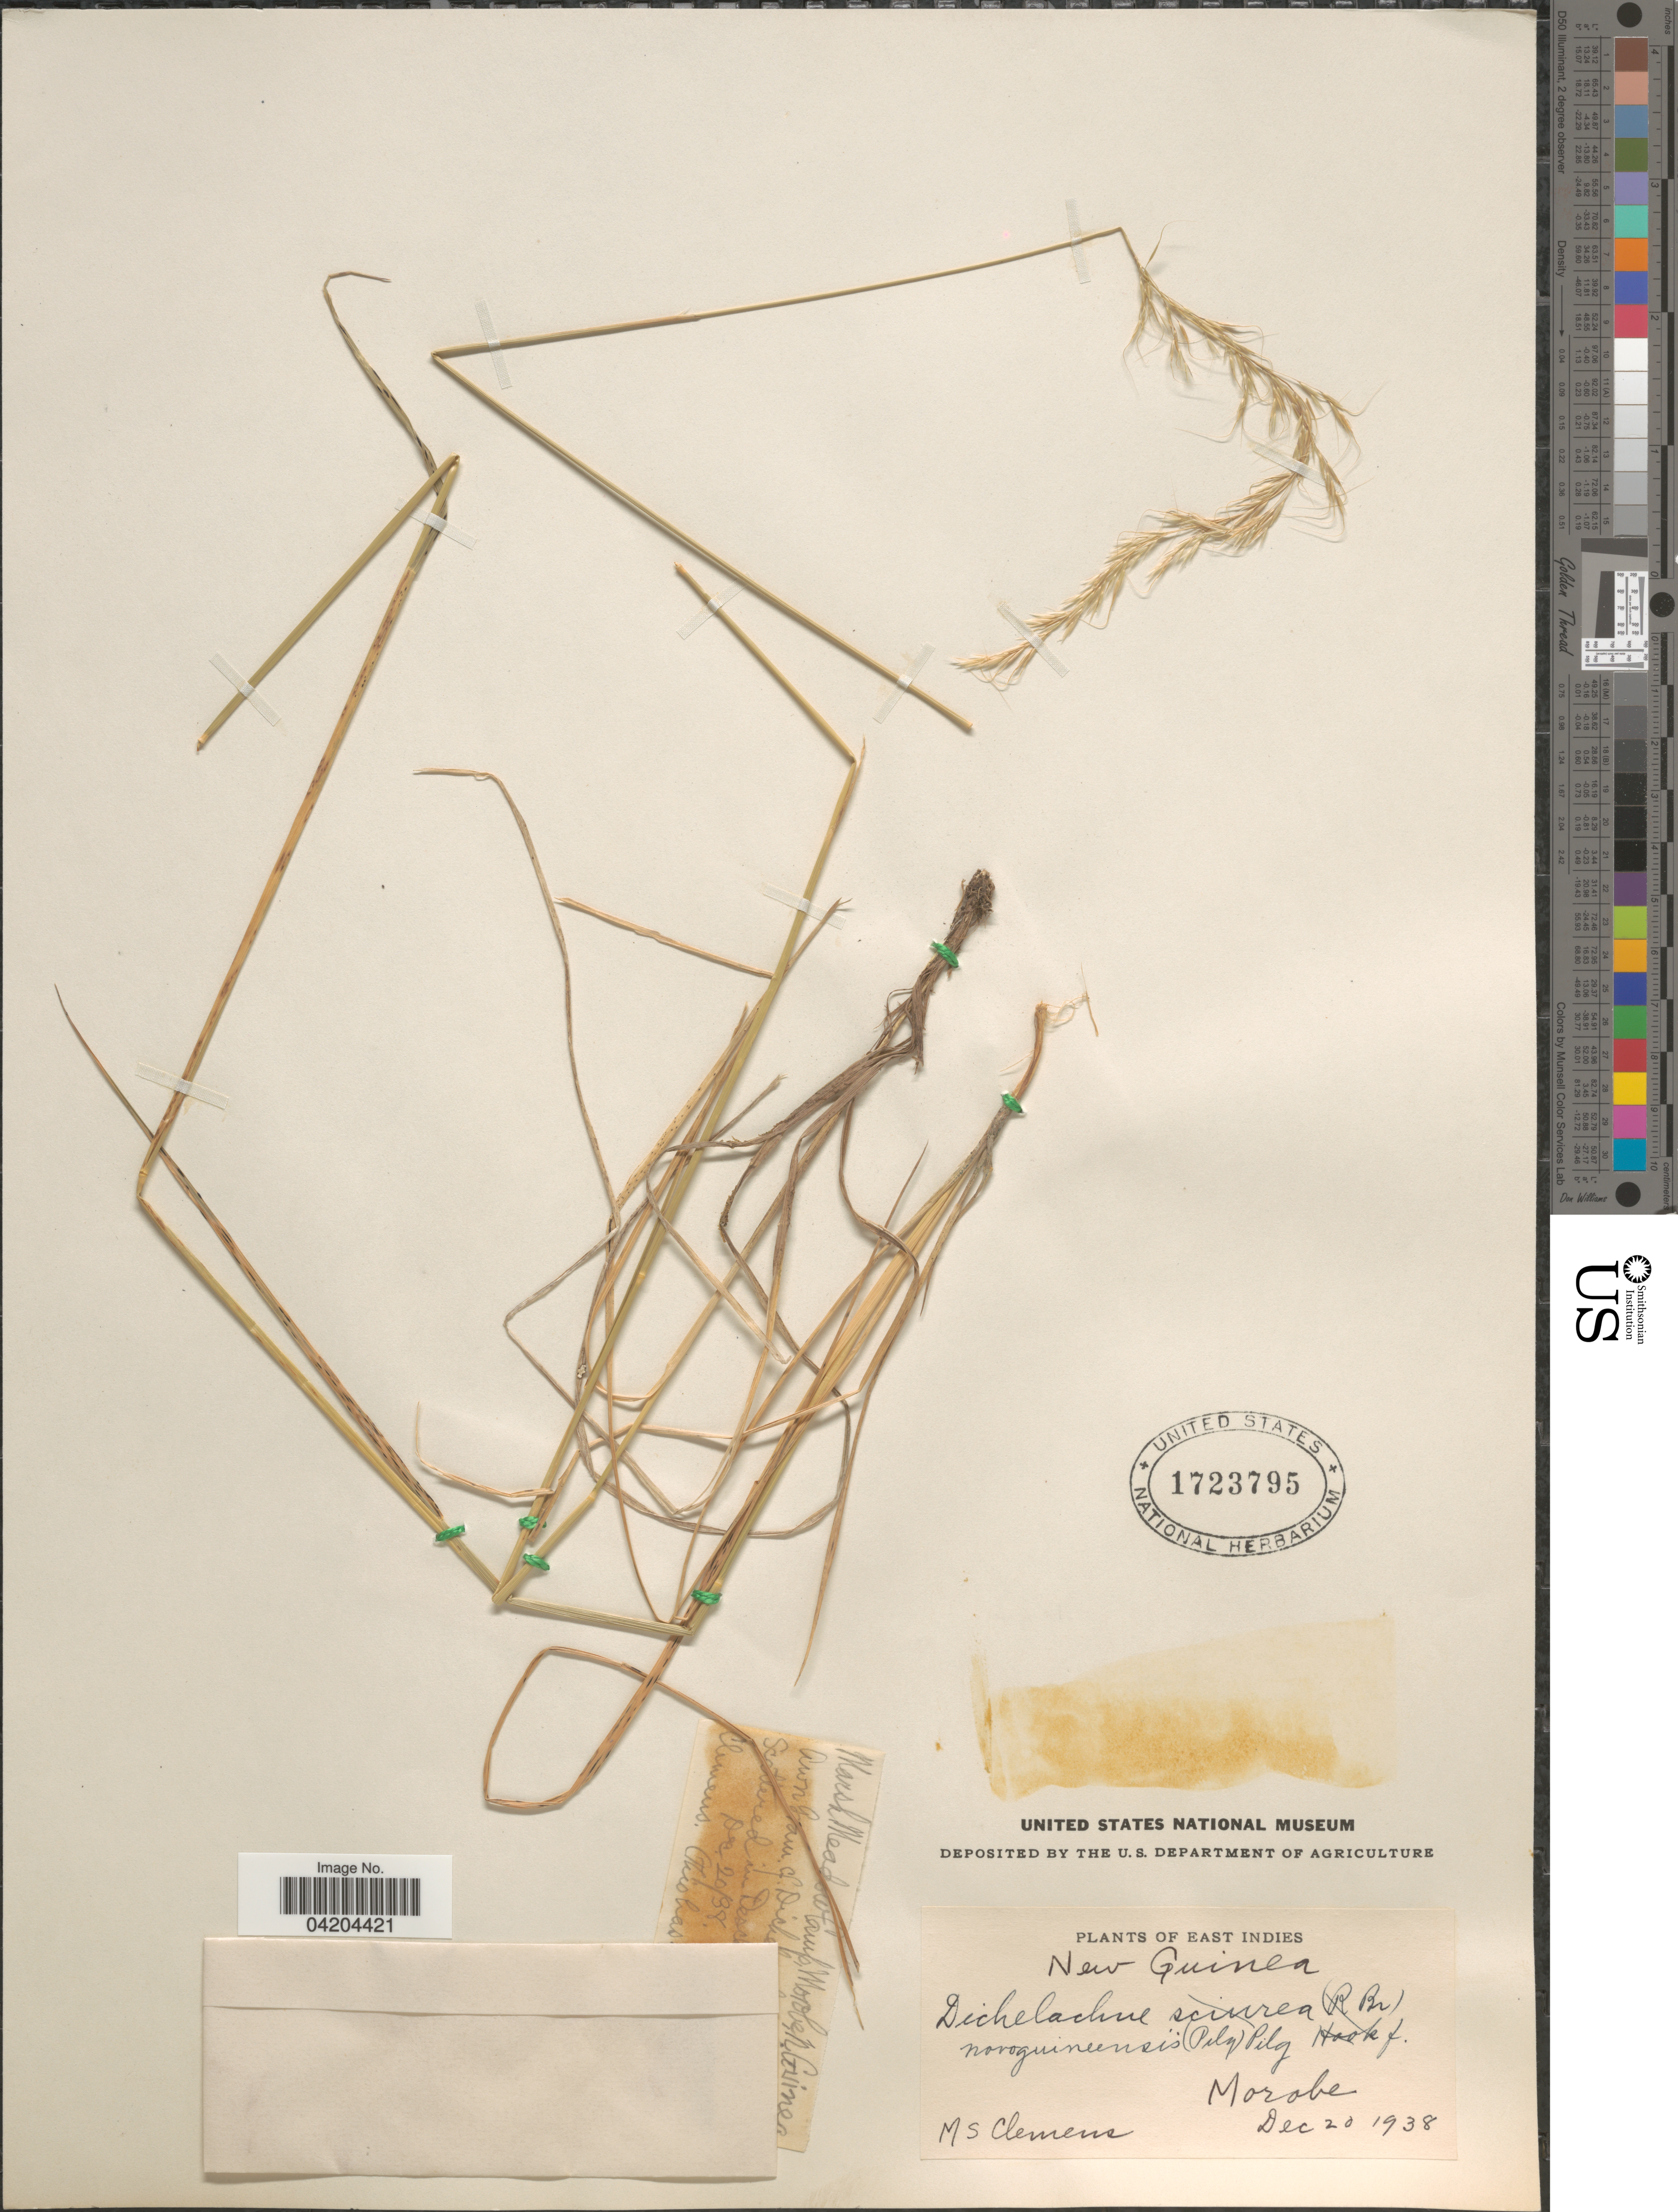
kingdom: Plantae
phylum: Tracheophyta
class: Liliopsida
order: Poales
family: Poaceae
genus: Dichelachne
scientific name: Dichelachne rara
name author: (R. Br.) Vickery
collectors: M. S. Clemens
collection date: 1938-12-20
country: Papua New Guinea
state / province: Morobe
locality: East Indies. New Guinea.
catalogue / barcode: US 1723795